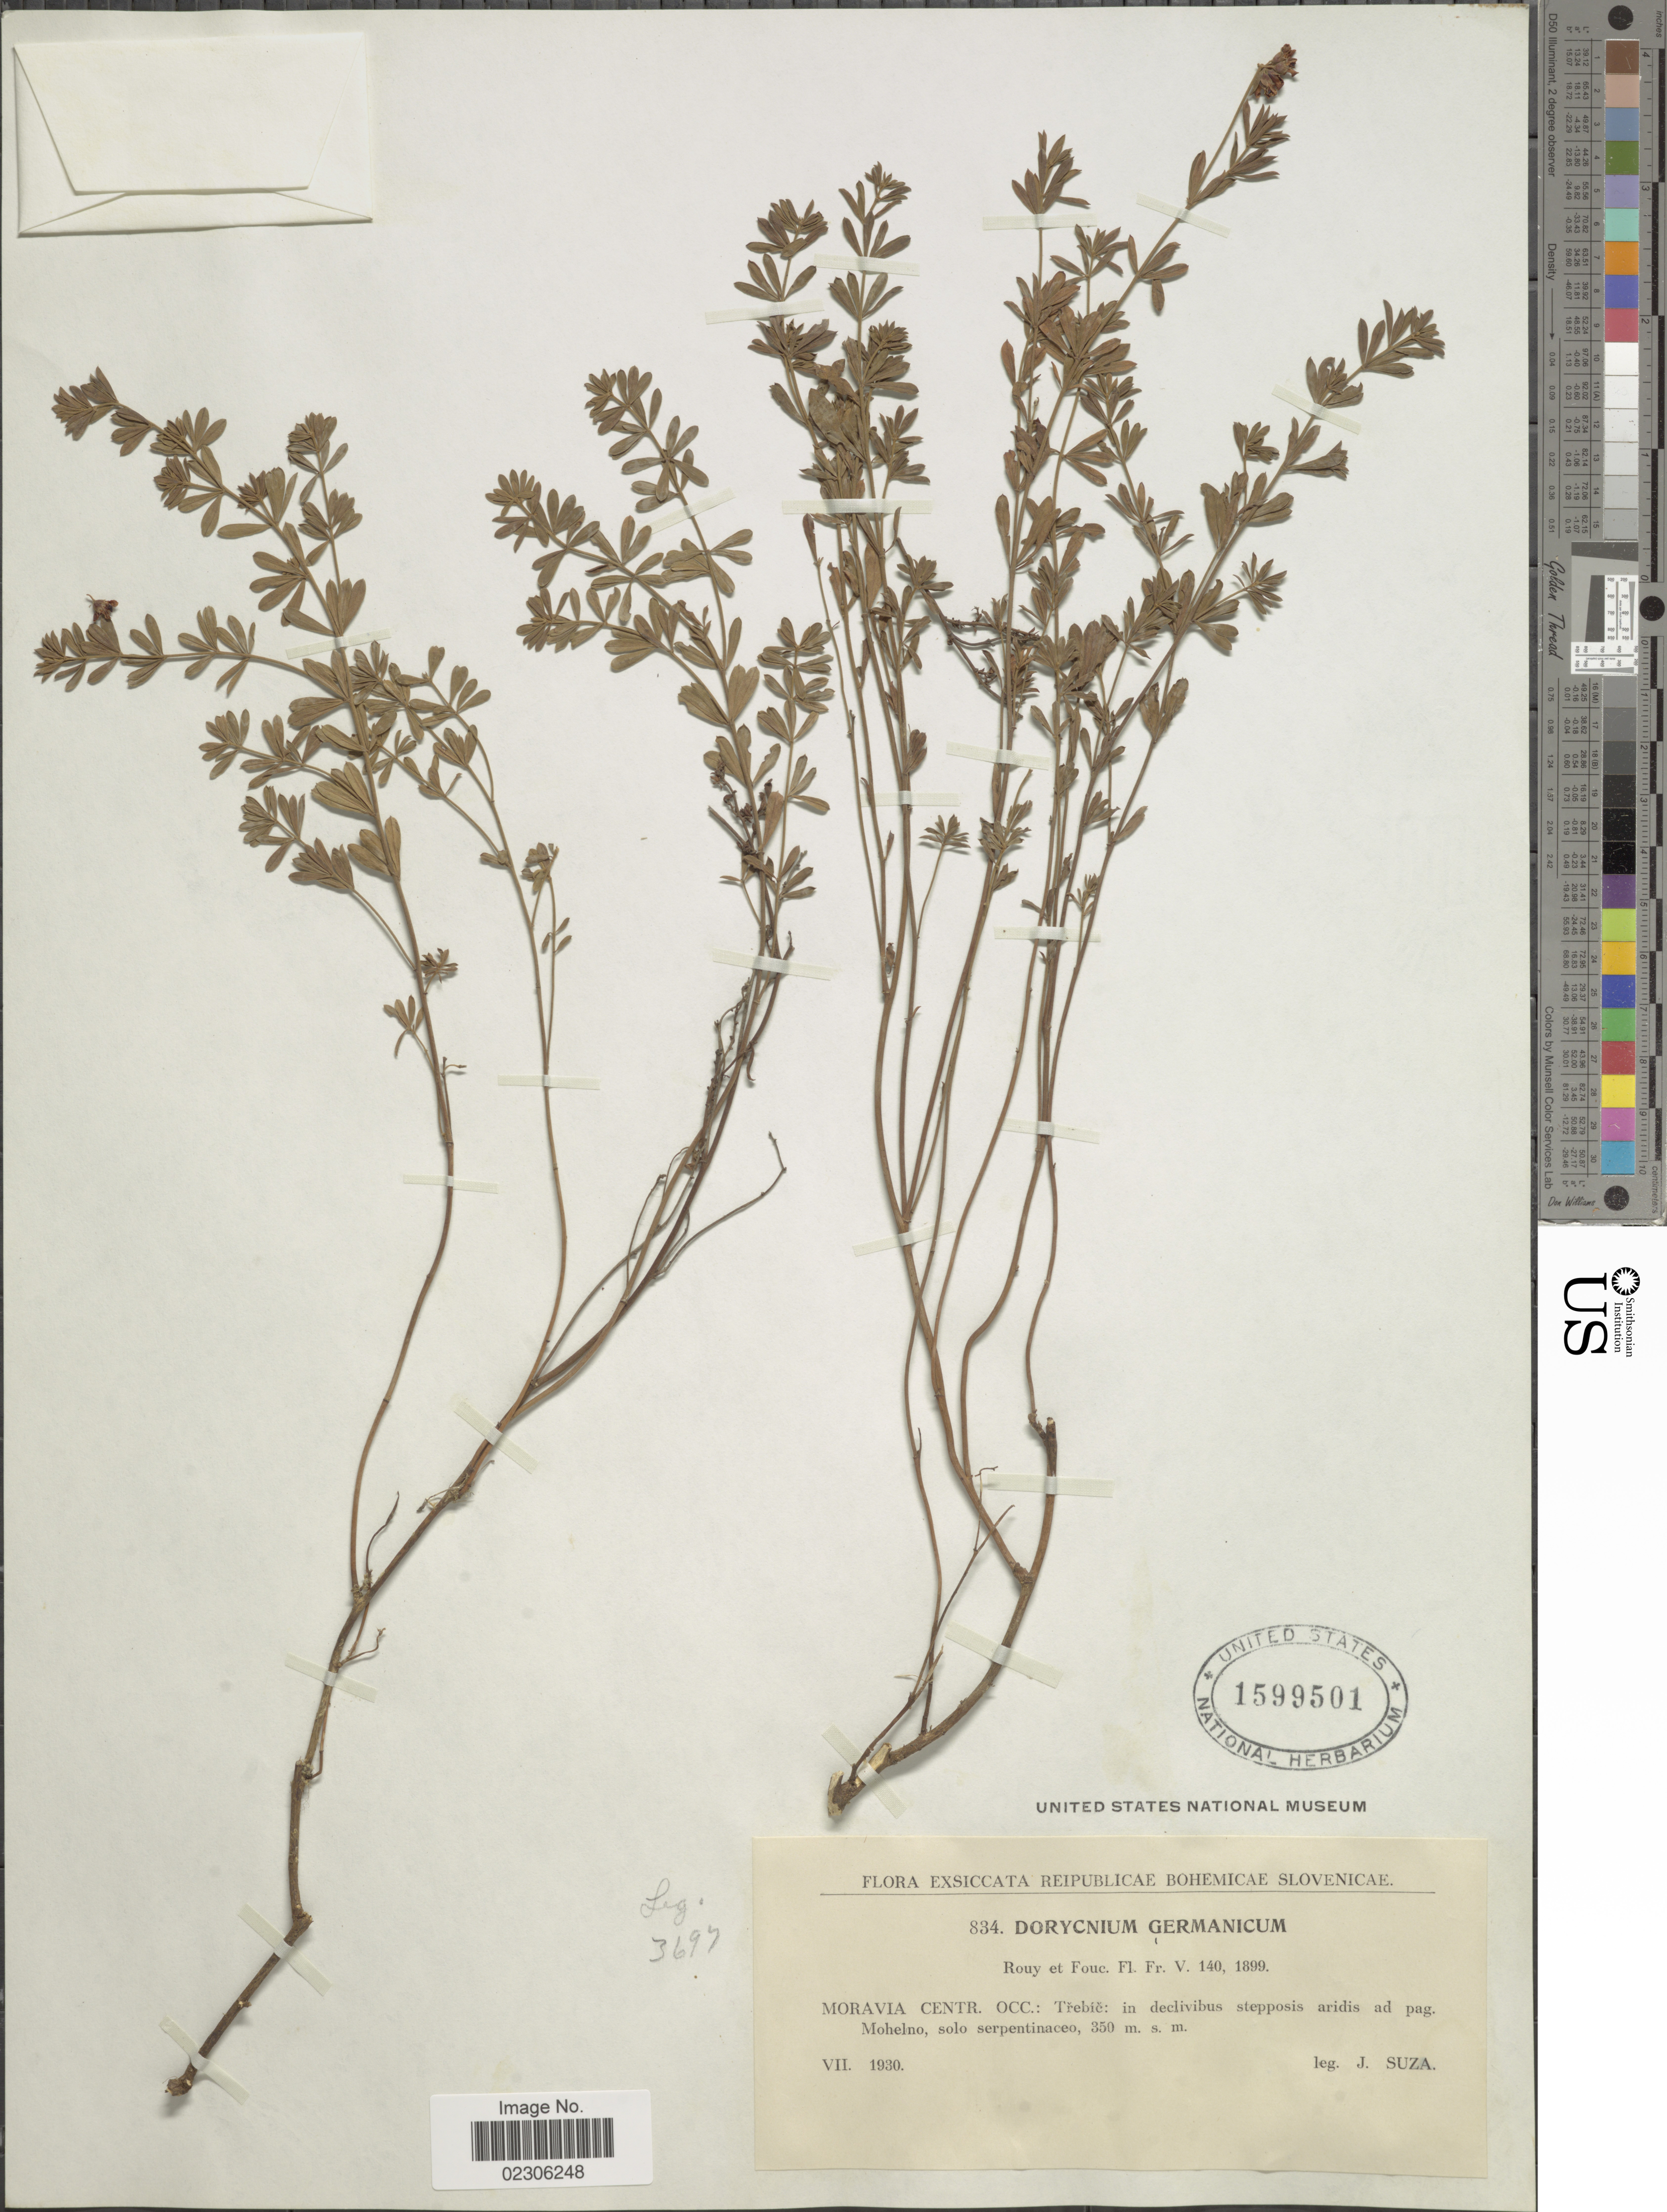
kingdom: Plantae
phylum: Tracheophyta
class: Magnoliopsida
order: Fabales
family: Fabaceae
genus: Dorycnium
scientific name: Dorycnium germanicum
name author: Rouy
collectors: J. Suza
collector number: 834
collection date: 1930-07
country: Czechia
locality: Moravia Centr. Occ.: Trebec: in declivibus stepposis ar9idis ad pag. Mohelno, solo serpentinaceo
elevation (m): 350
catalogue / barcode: US 1599501